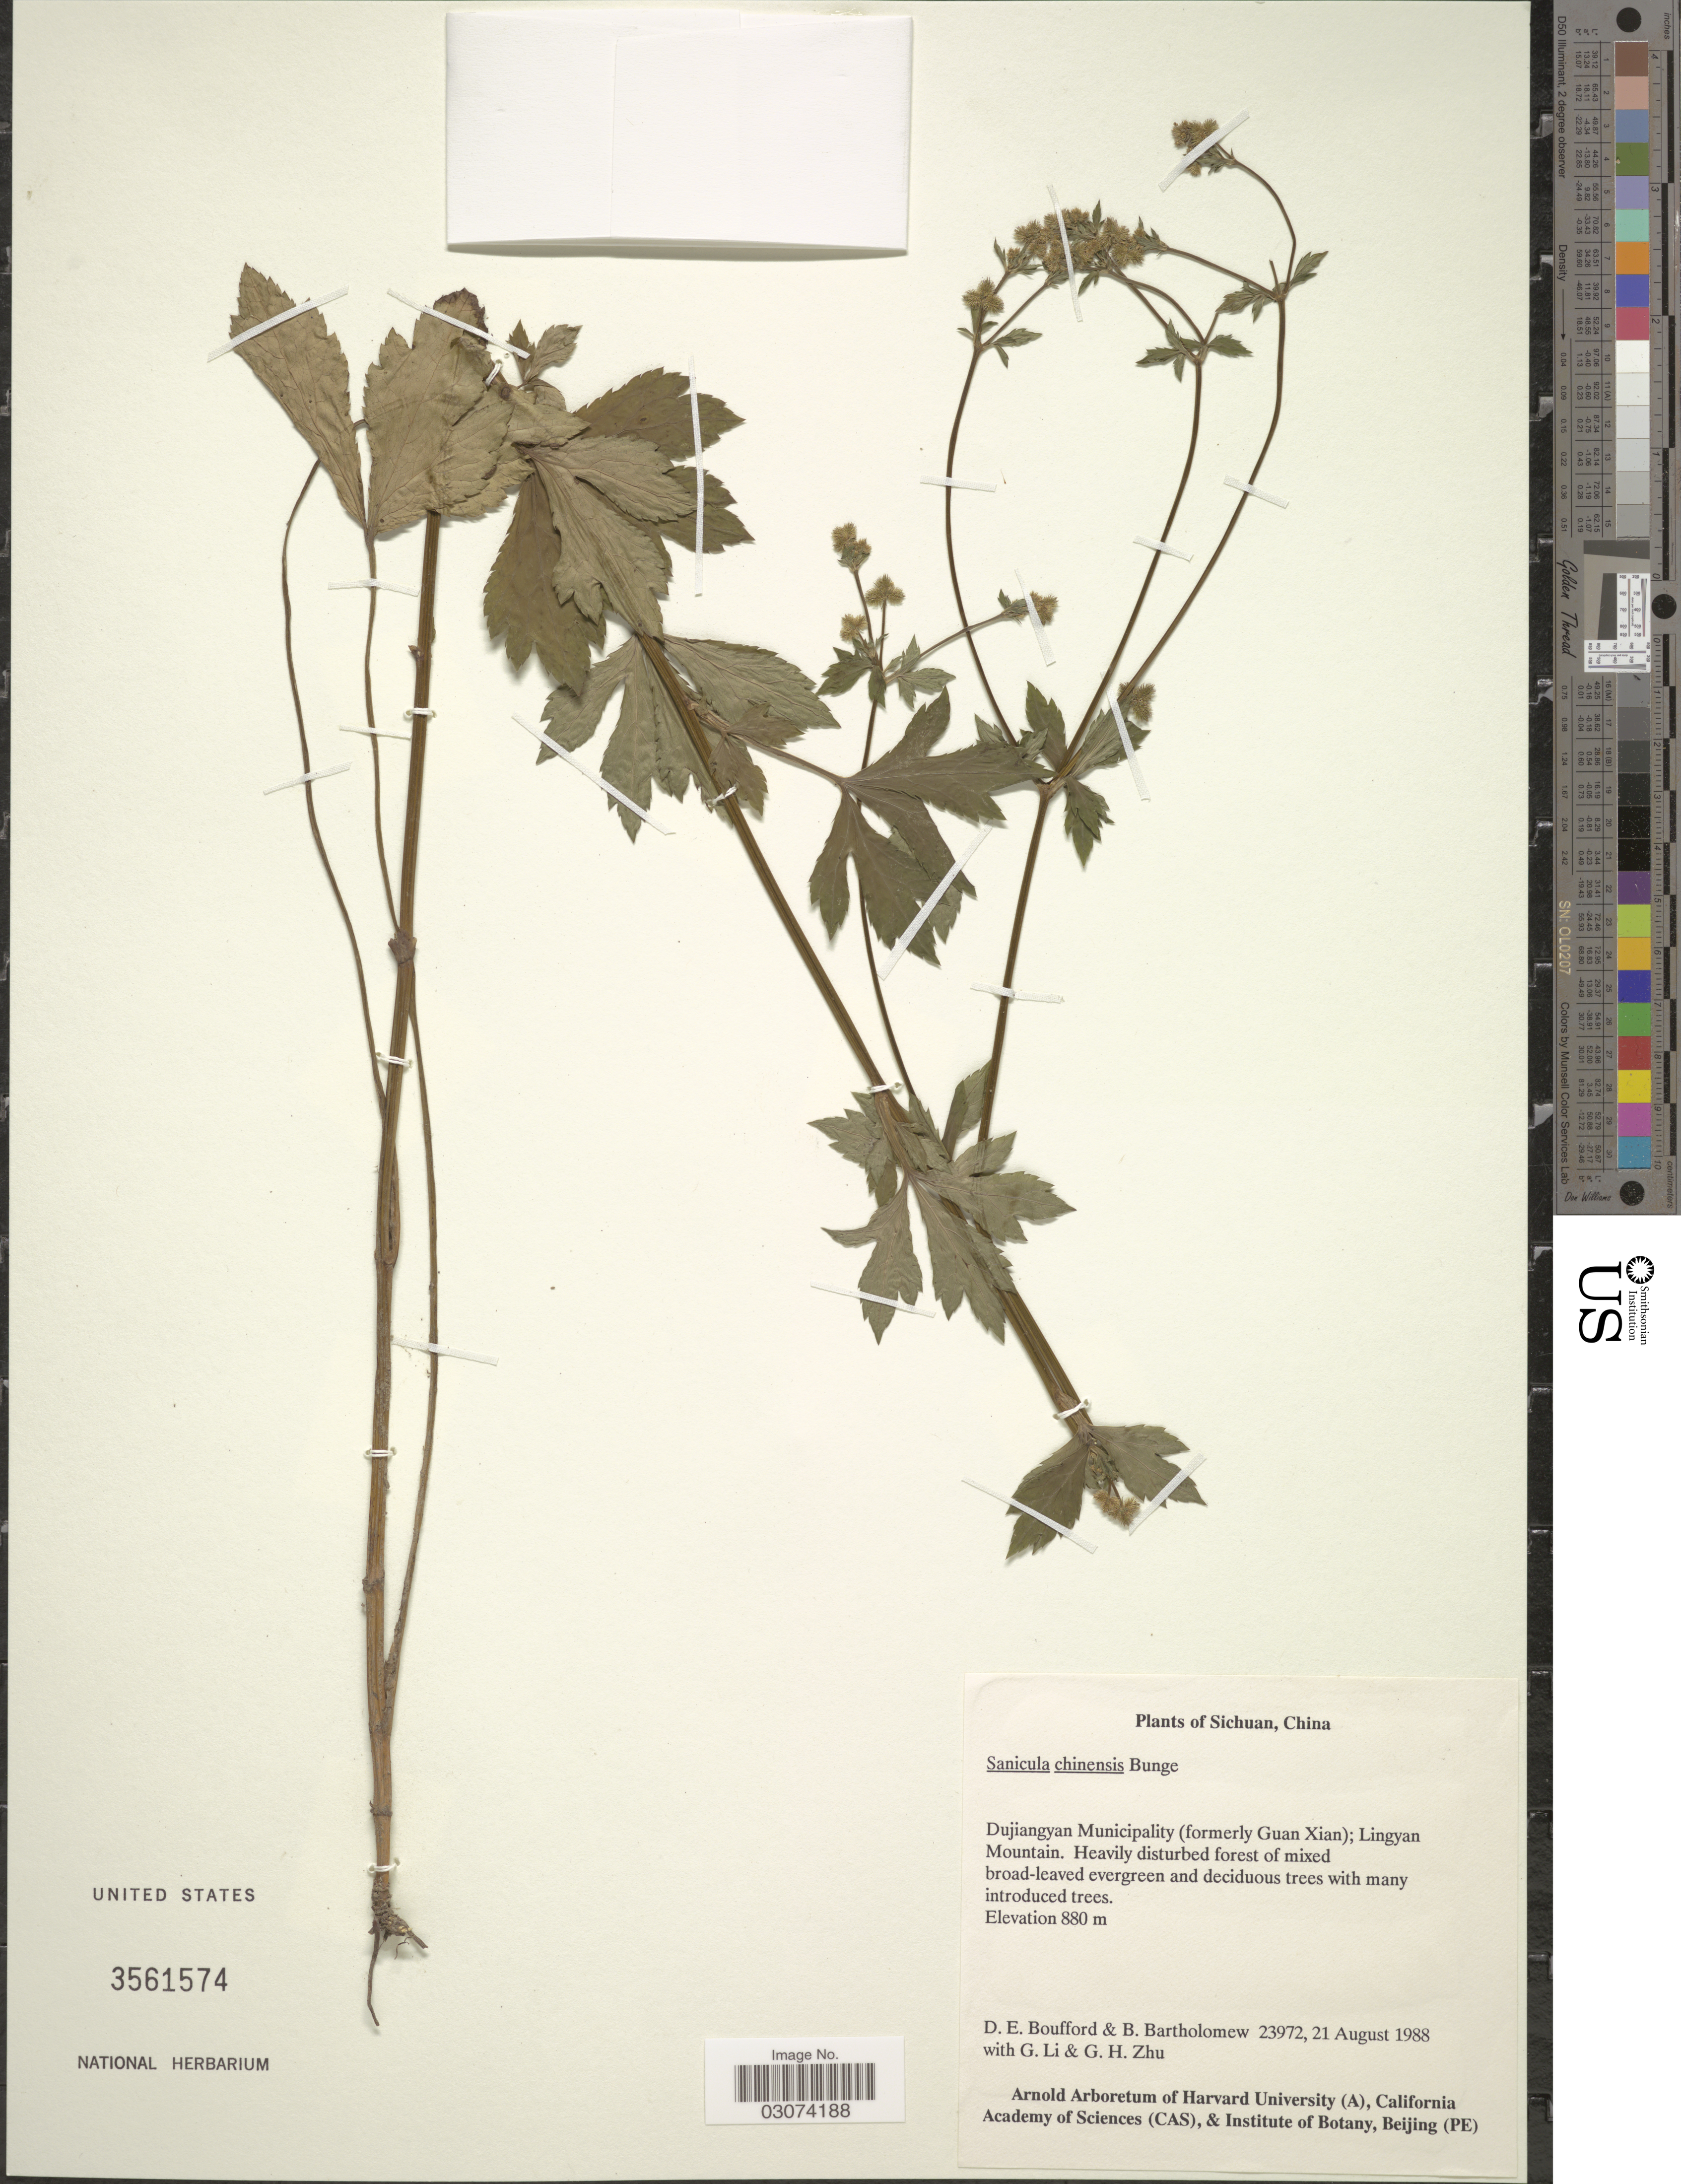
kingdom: Plantae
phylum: Tracheophyta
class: Magnoliopsida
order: Apiales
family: Apiaceae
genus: Sanicula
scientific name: Sanicula chinensis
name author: Bunge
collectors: D. E. Boufford, B. Bartholomew, G. Li & G. H. Zhu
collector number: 23972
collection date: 1988-08-21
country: China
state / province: Sichuan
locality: Dujiangyan Municipality (formerly Guan Xian); Lingyan Mountain.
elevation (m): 880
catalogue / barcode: US 3561574